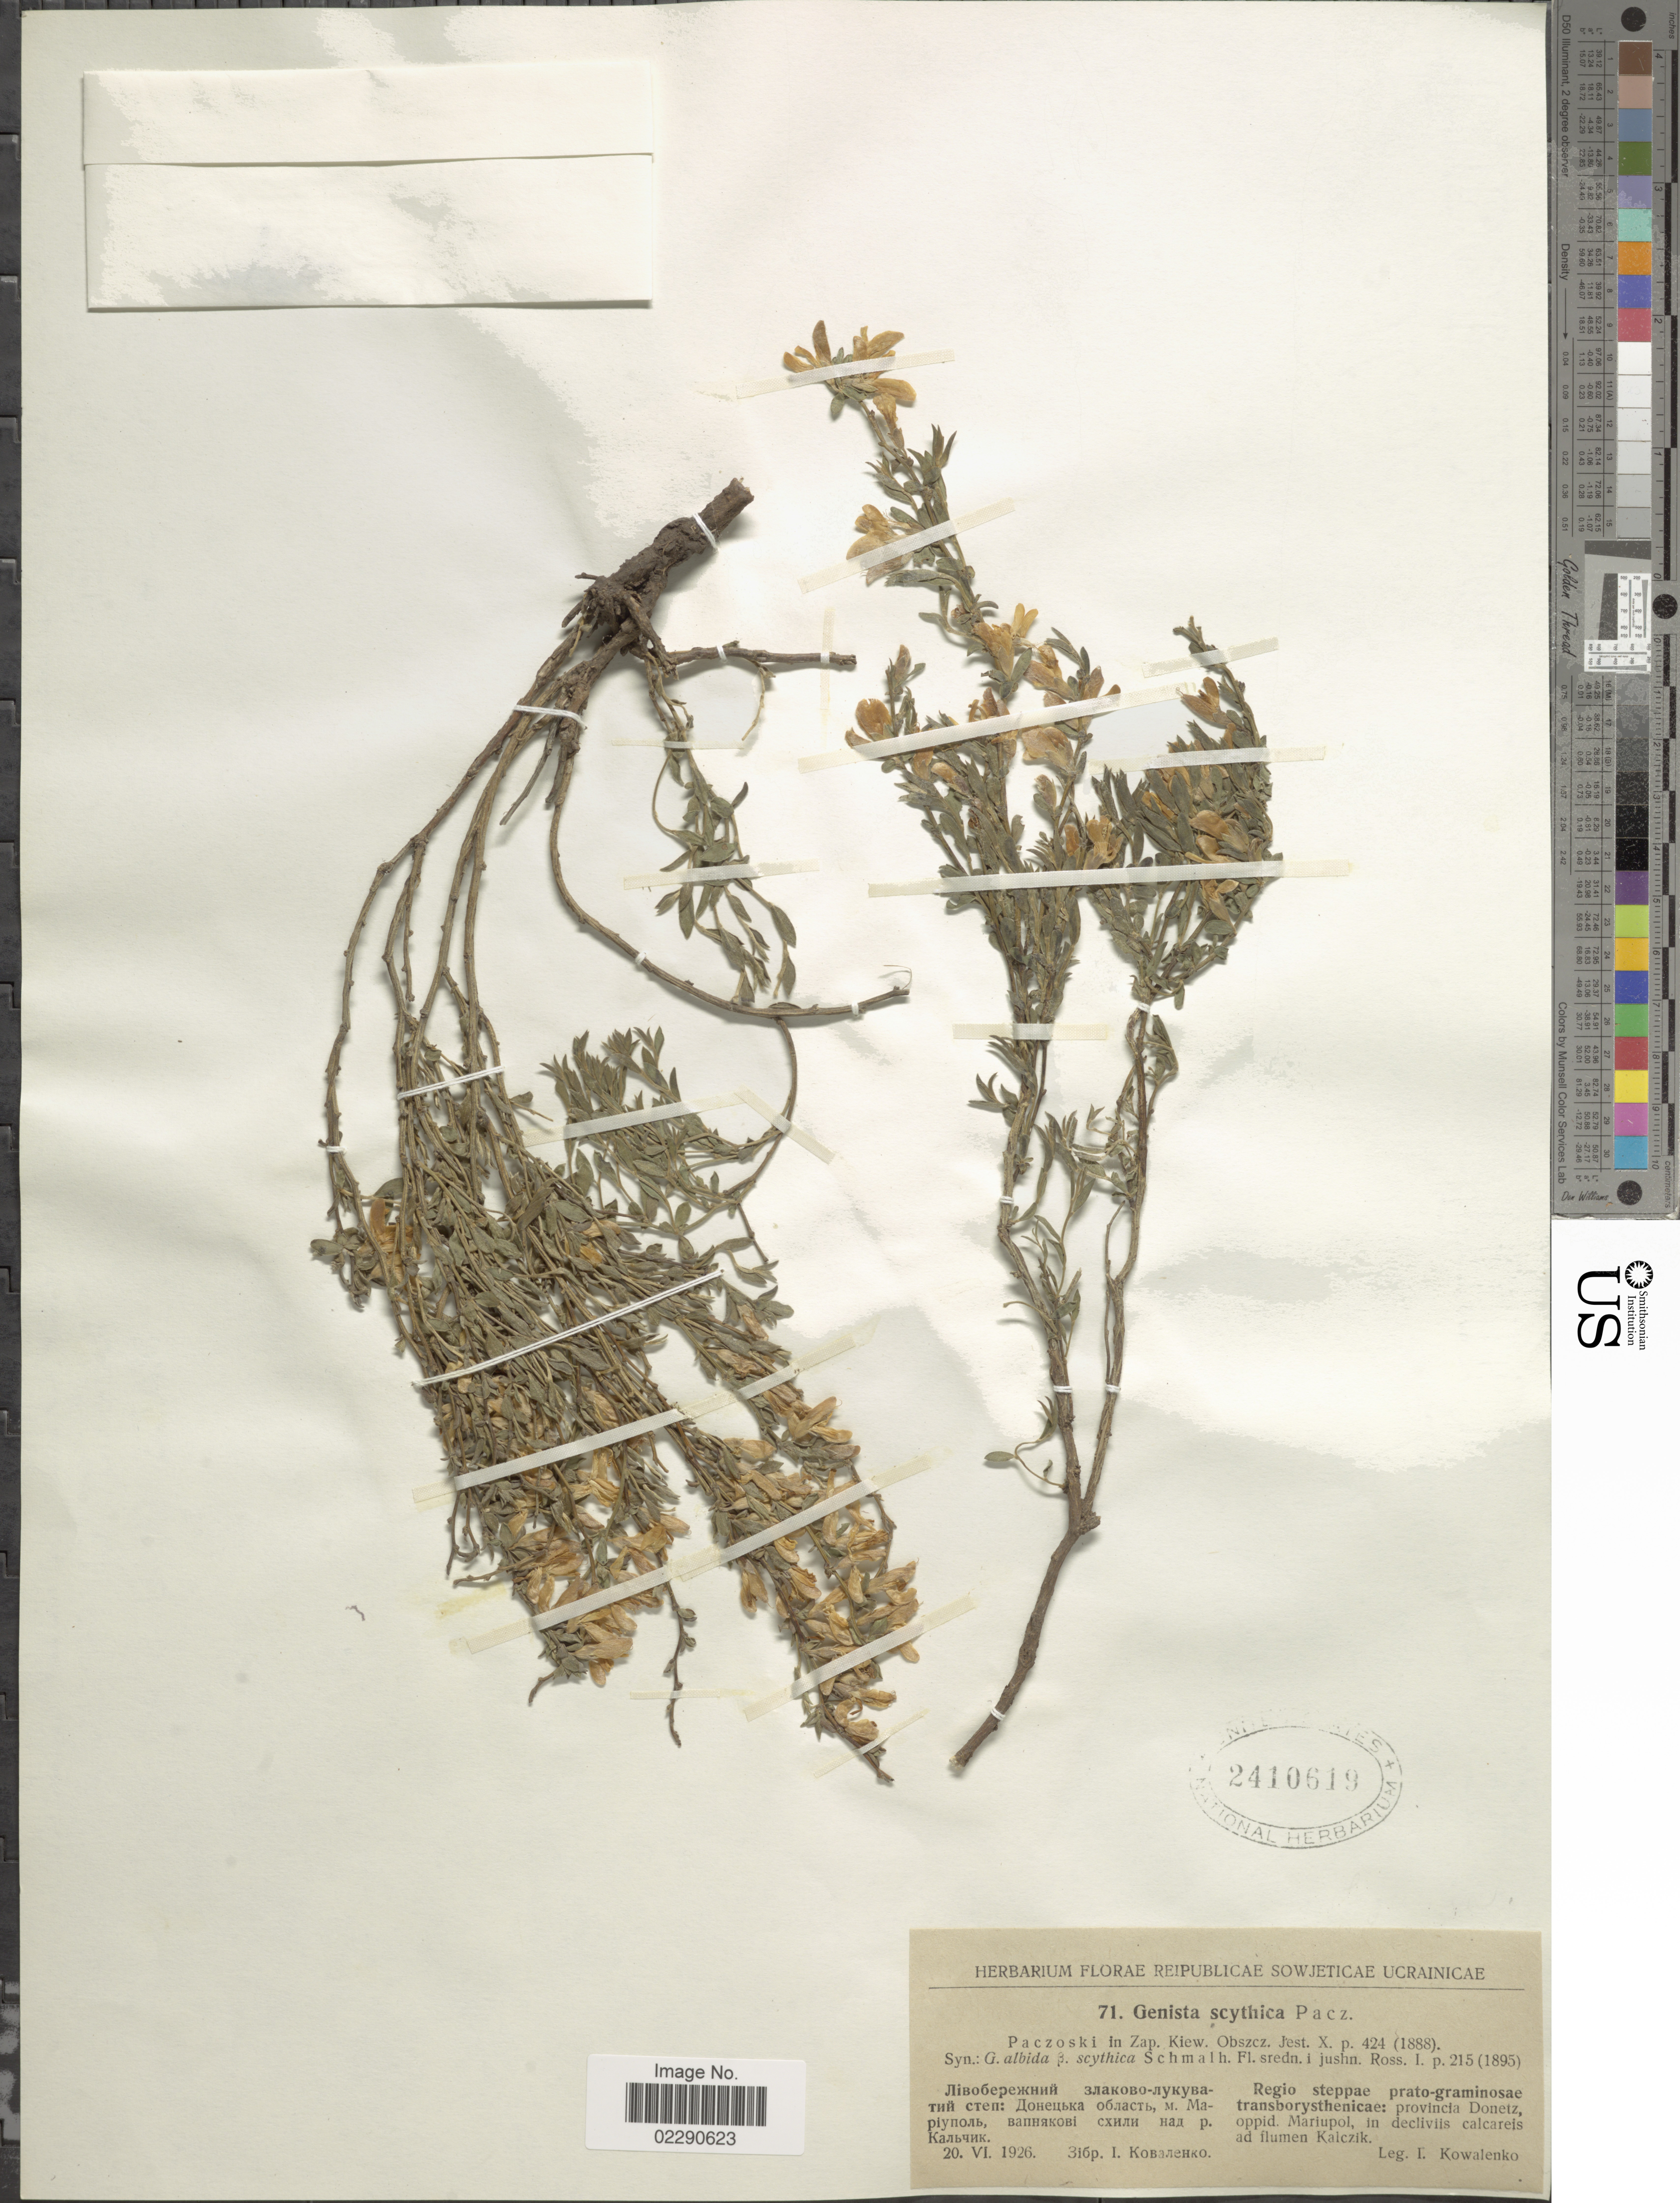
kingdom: Plantae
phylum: Tracheophyta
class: Magnoliopsida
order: Fabales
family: Fabaceae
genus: Genista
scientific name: Genista scythica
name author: Pacz.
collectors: I. Kowalenko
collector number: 71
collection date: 1926-06-20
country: Ukraine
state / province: Donets'k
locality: Reipublicae Sowjeticae Ucranicae, provincia Donetz, oppid. Mariupol, ad flumen Kalczik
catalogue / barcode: US 2410619